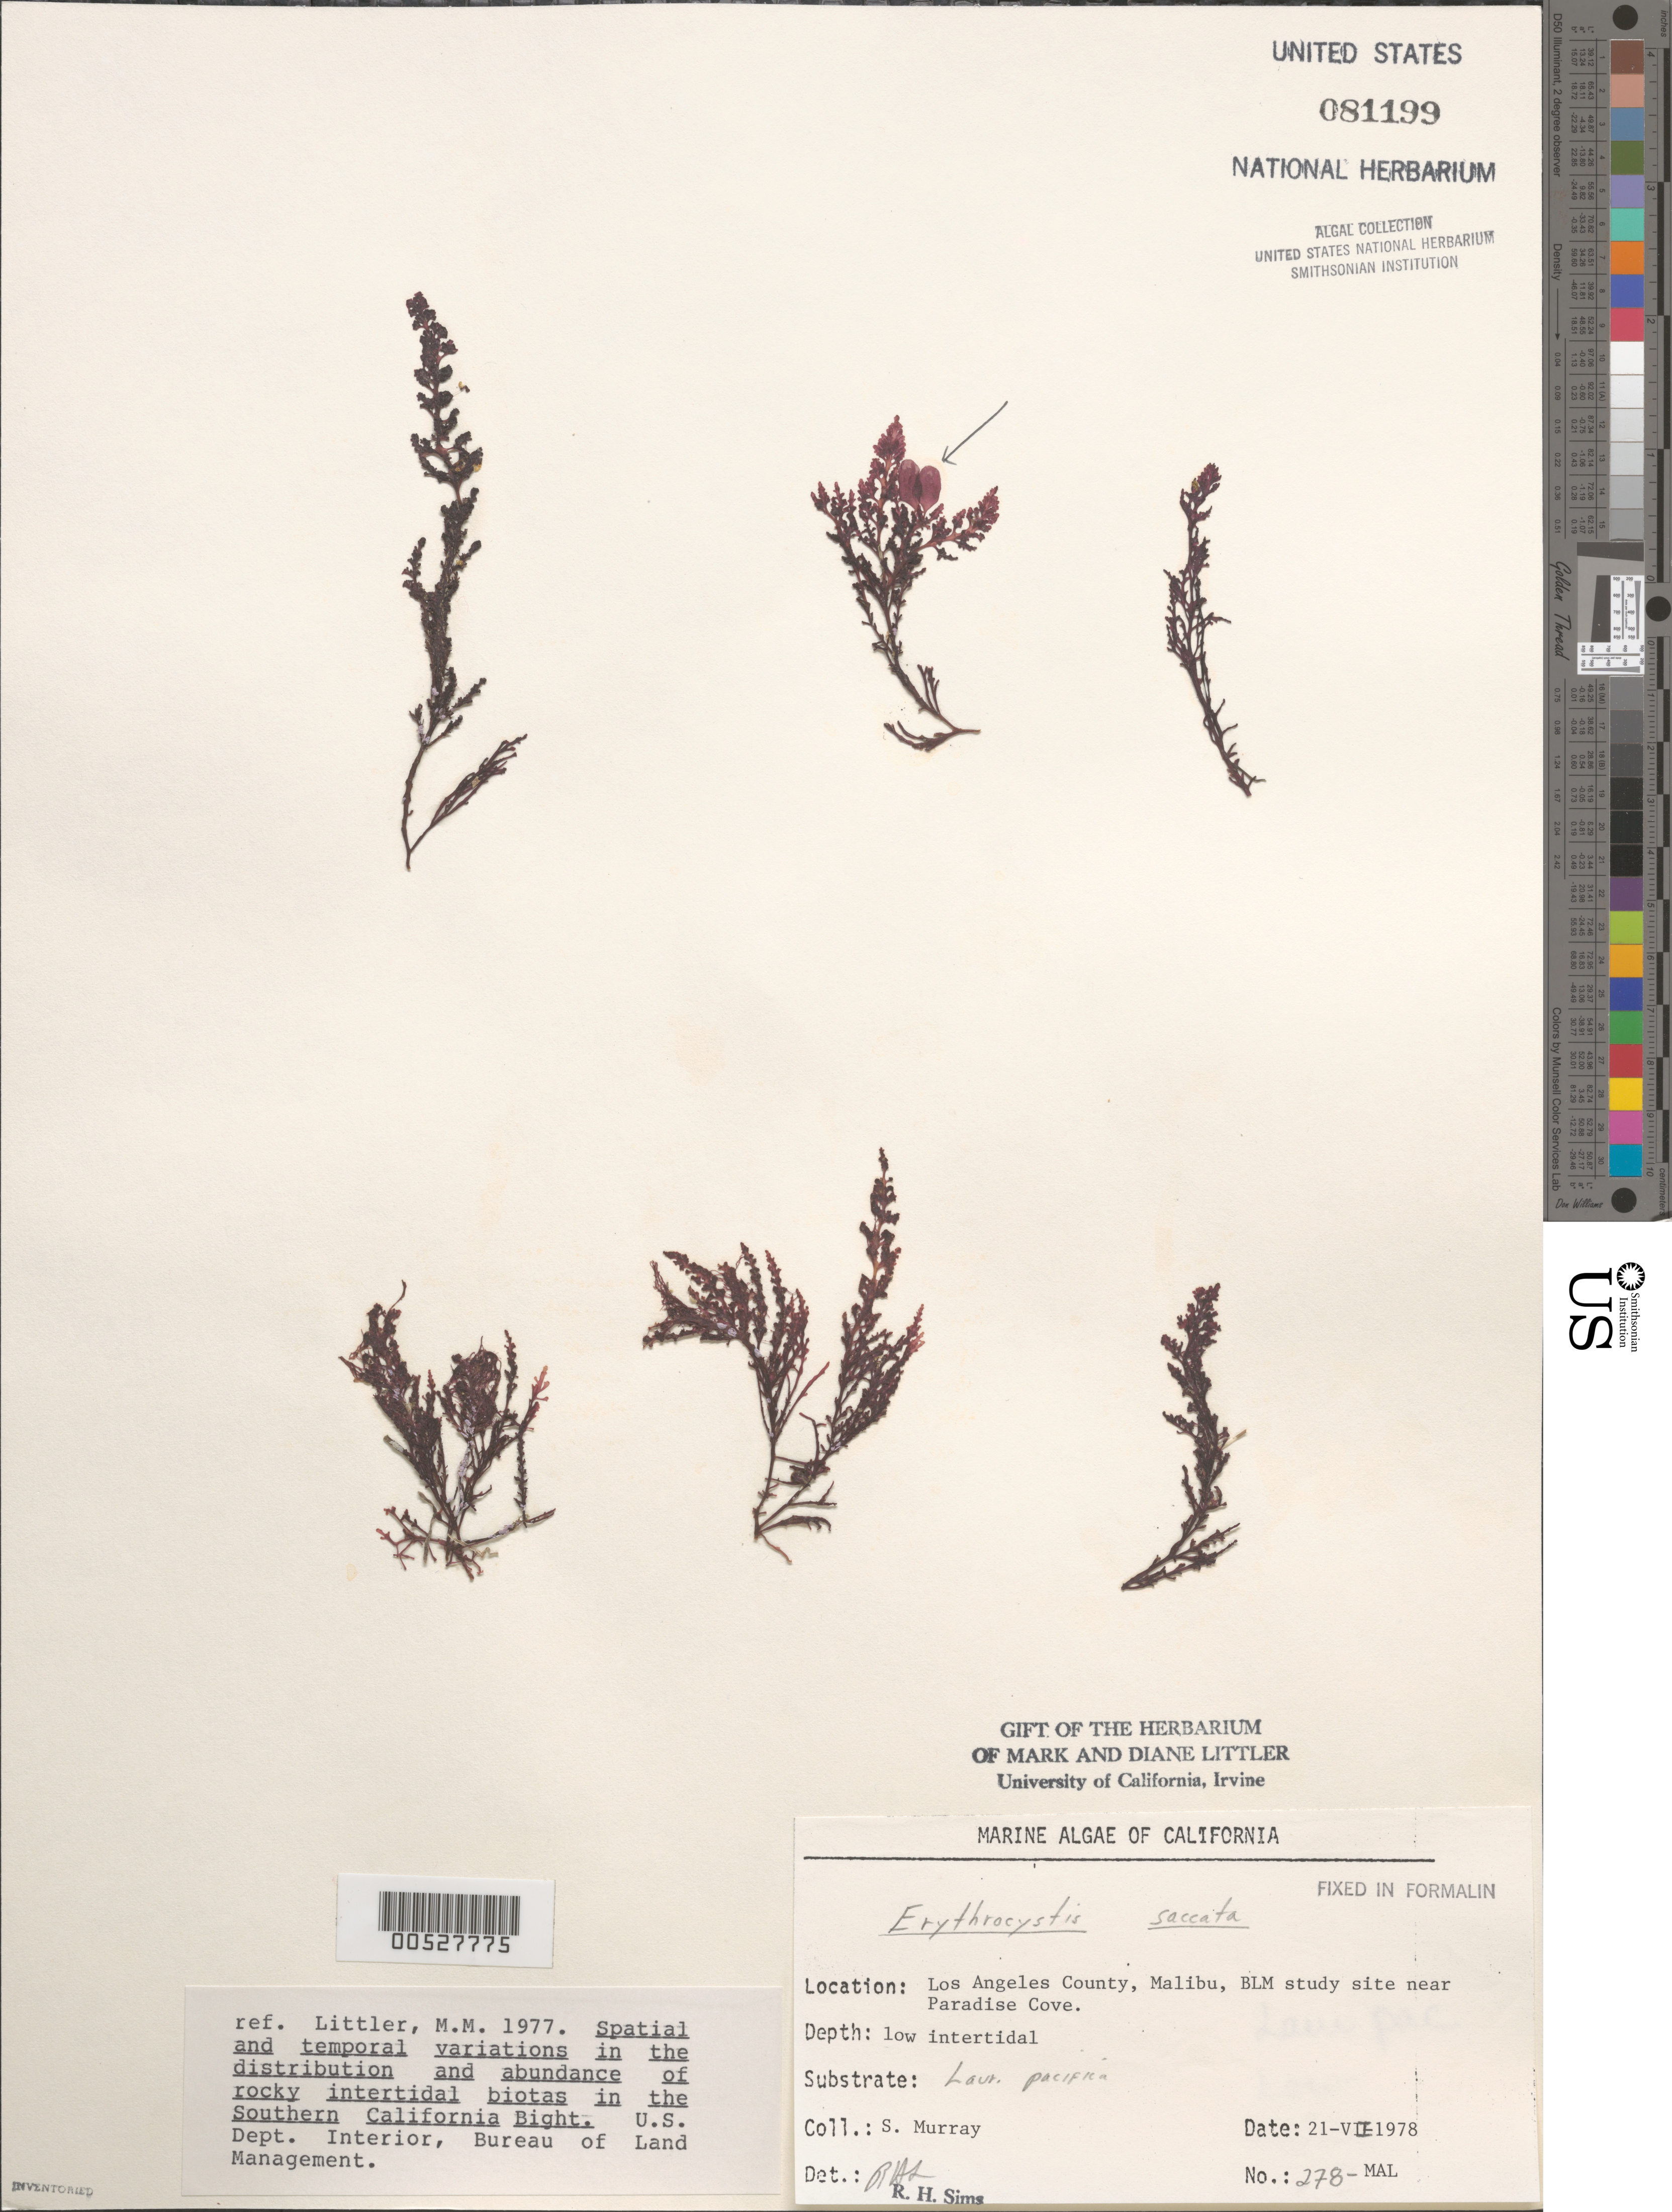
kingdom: Plantae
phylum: Rhodophyta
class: Florideophyceae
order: Ceramiales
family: Rhodomelaceae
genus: Erythrocystis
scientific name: Erythrocystis saccata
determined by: Sims, Robert H.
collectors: S. N. Murray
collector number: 278-mal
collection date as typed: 21 Jul 1978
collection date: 1978-07-21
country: United States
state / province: California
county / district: Los Angeles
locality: Malibu, near Paradise Cove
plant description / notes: BLM-SOCALBIGHT Rocky Intertidal Survey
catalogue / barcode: US 81199